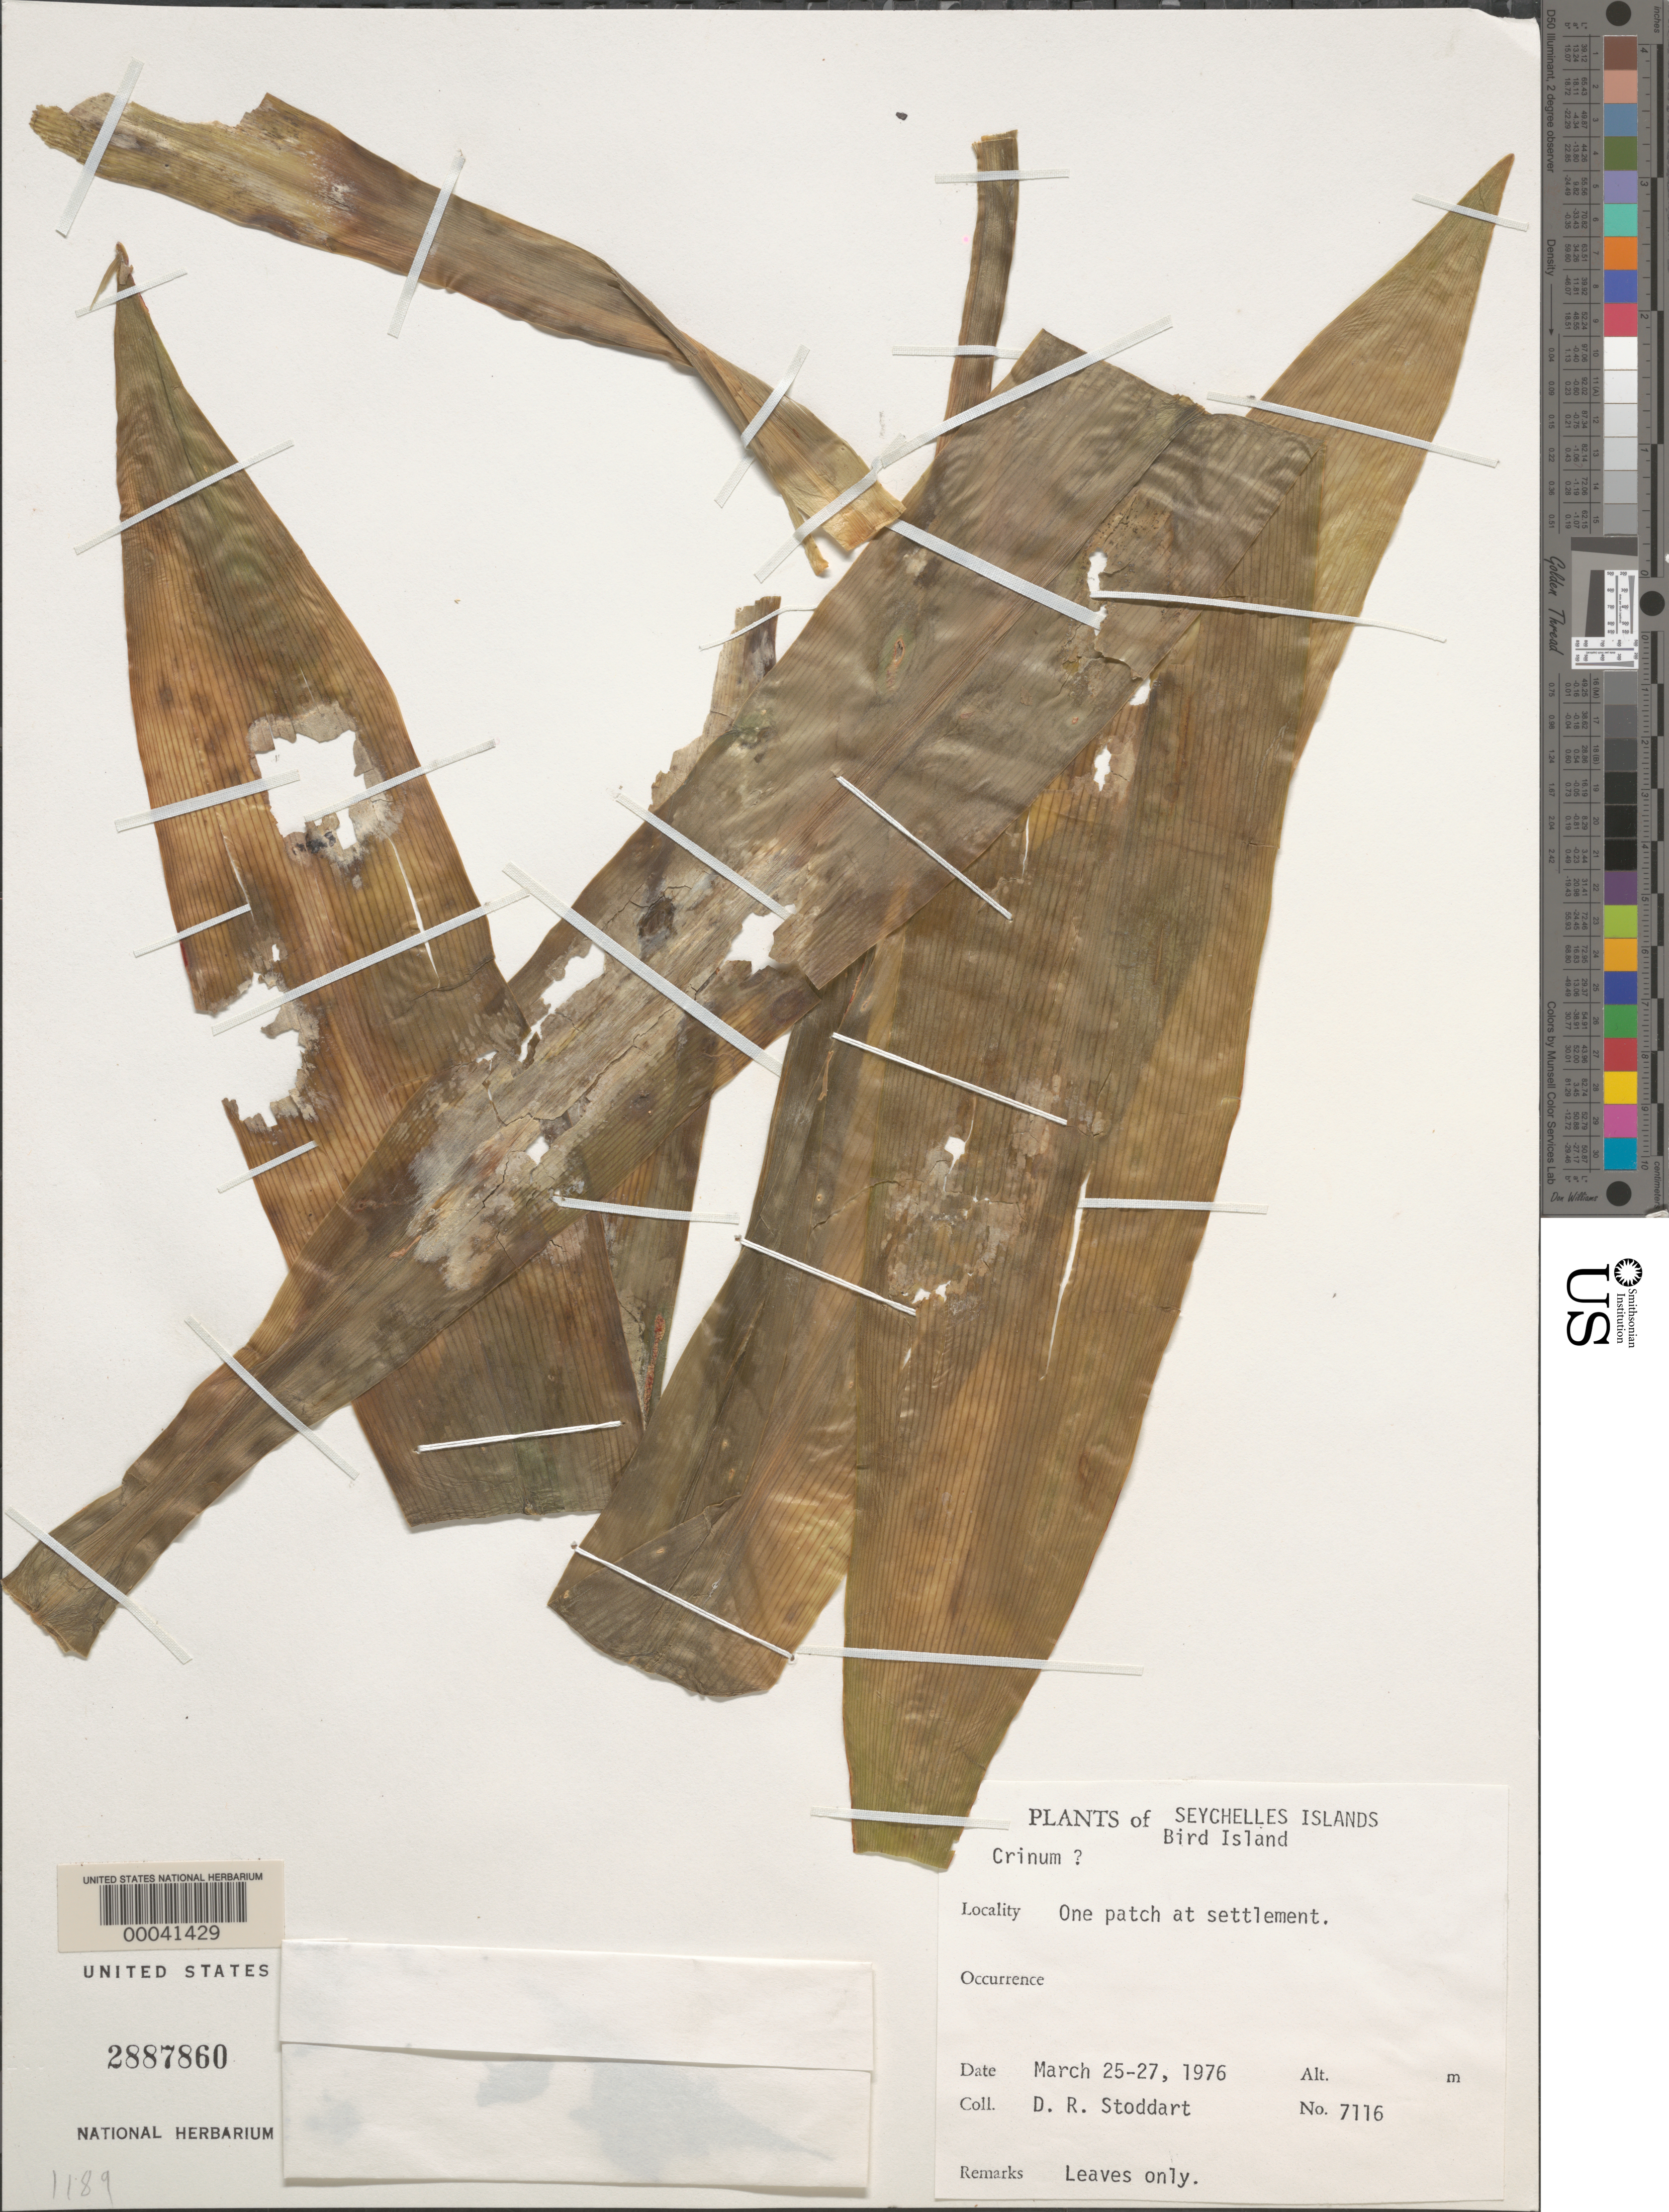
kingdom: Plantae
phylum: Tracheophyta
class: Liliopsida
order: Asparagales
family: Amaryllidaceae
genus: Crinum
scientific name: Crinum sp.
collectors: D. R. Stoddart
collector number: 7116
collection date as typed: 25 Mar 1976 to 27 Mar 1976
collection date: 1976-03-25/1976-03-27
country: Seychelles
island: Bird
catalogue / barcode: US 2887860